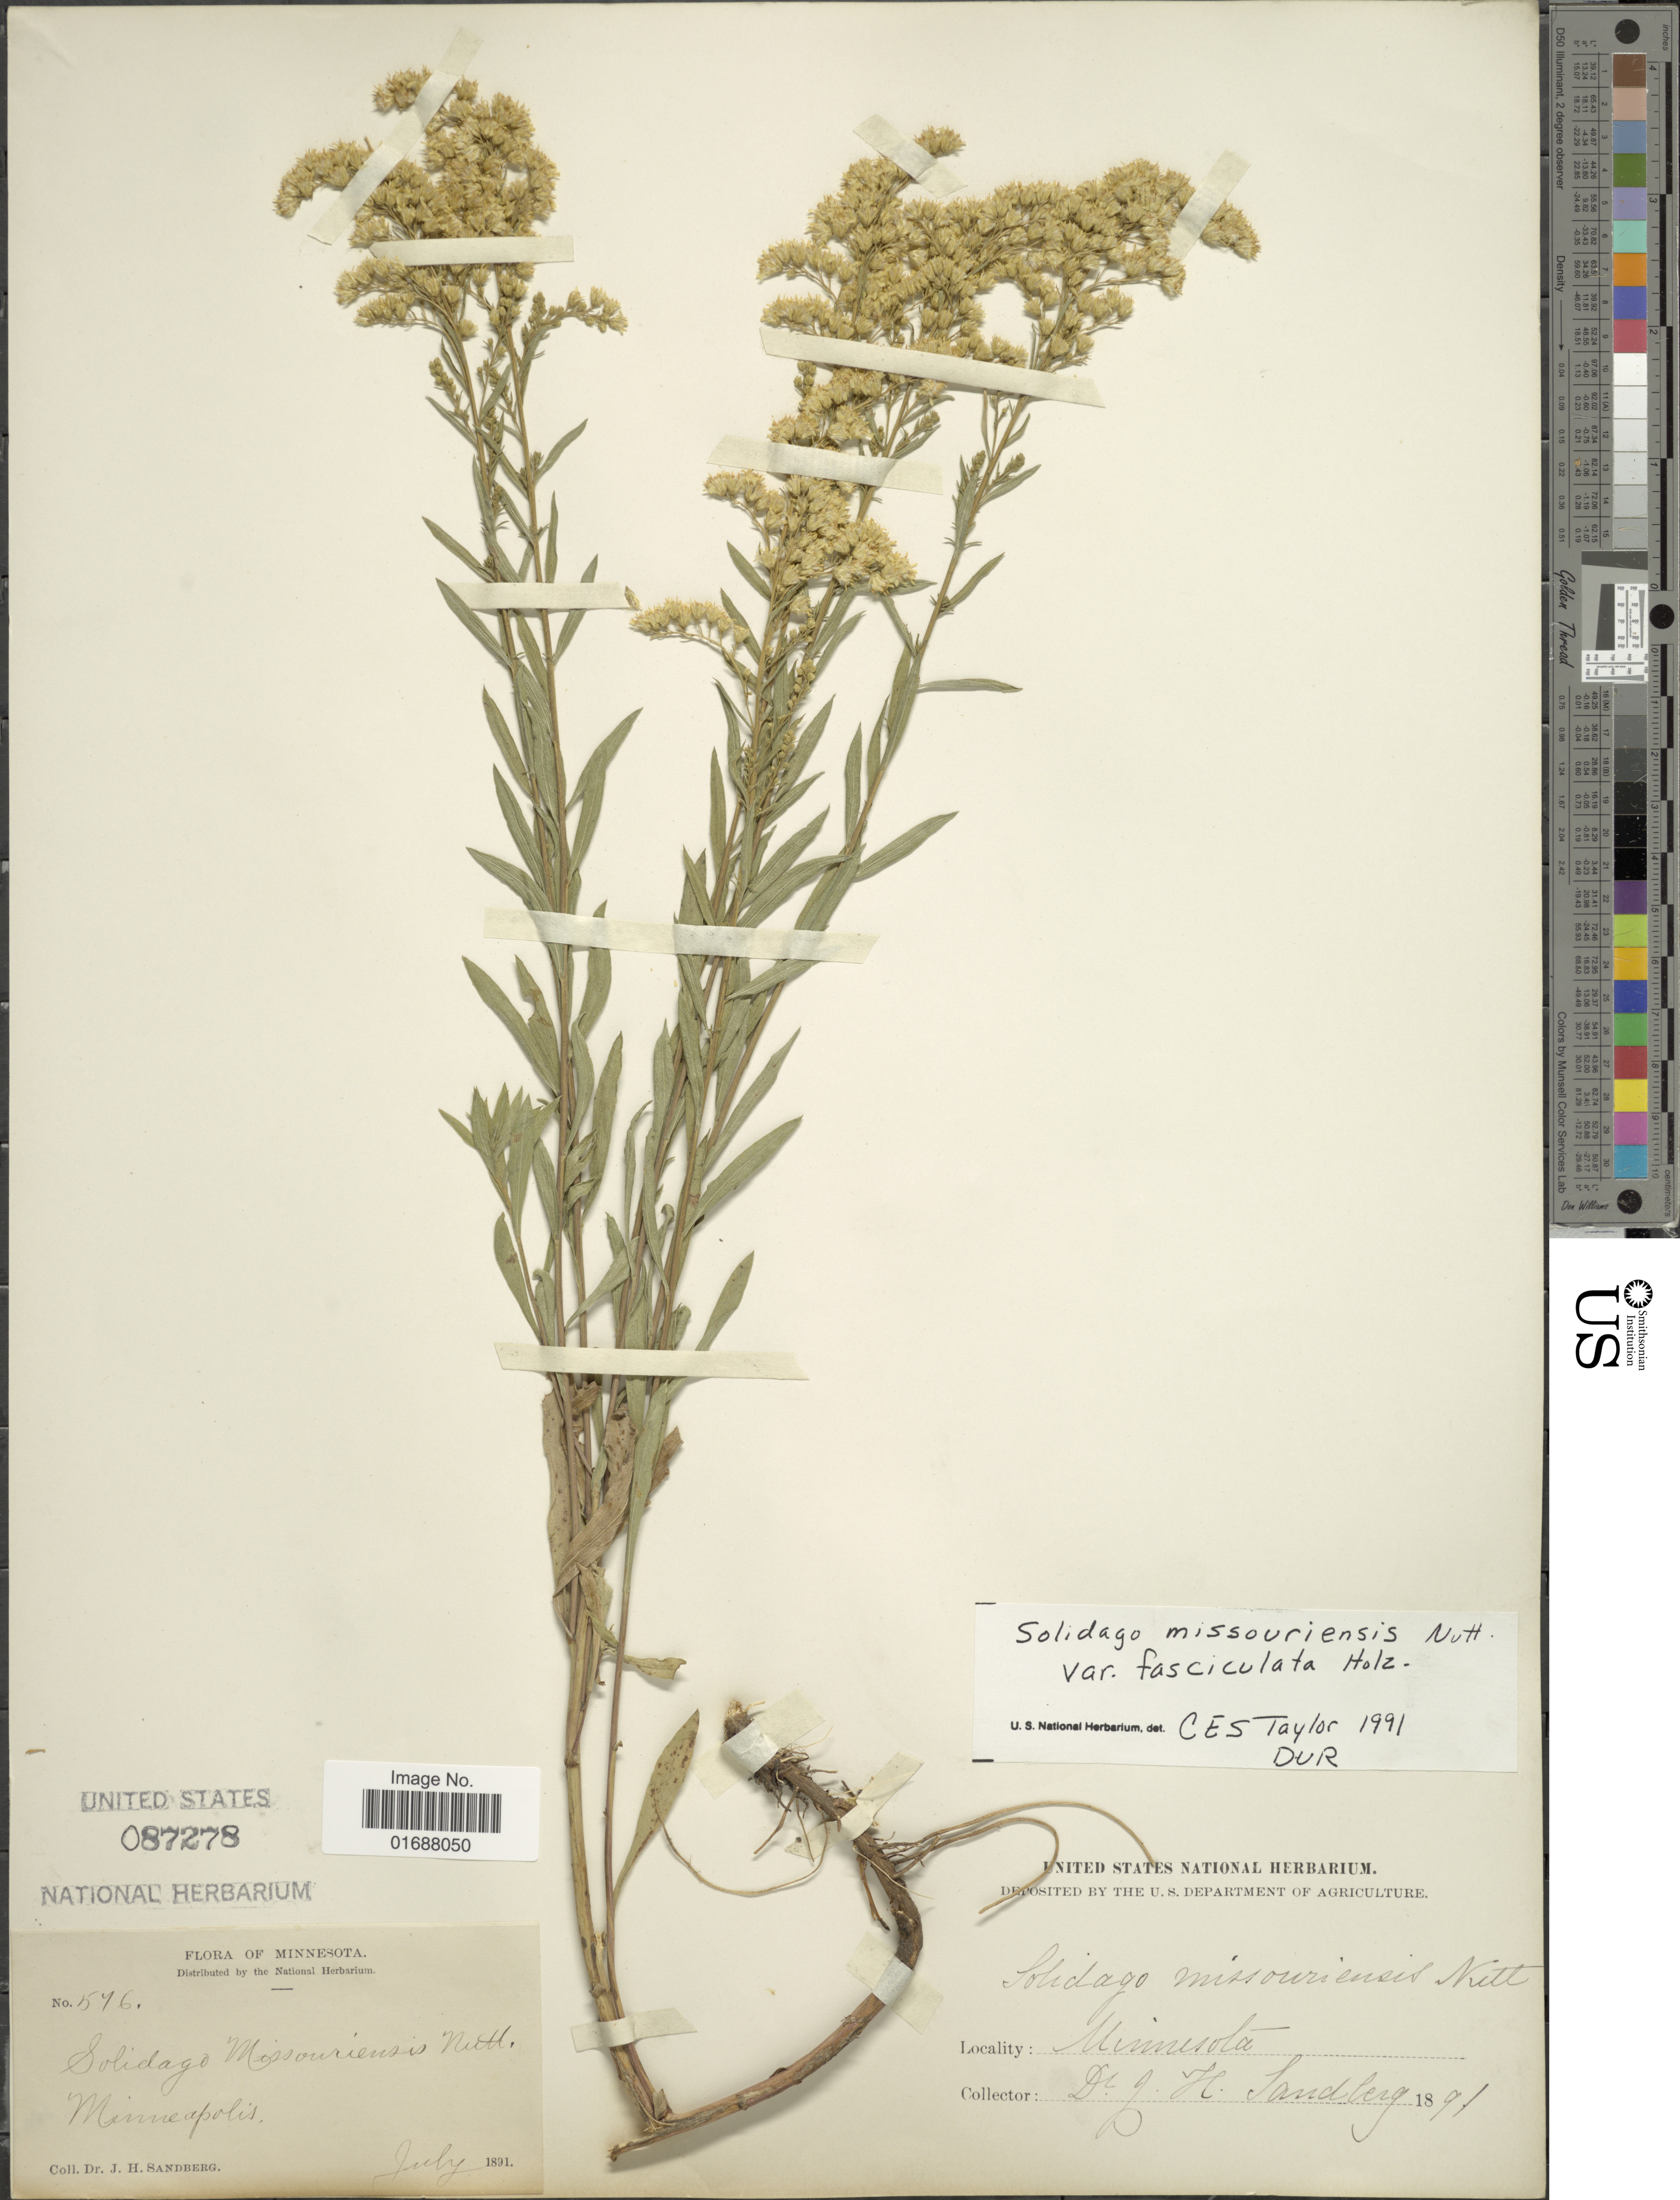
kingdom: Plantae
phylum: Tracheophyta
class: Magnoliopsida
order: Asterales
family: Asteraceae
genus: Solidago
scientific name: Solidago missouriensis var. fasciculata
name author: Holz.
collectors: J. H. Sandberg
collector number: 576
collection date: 1891-07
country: United States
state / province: Minnesota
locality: Minneapolis.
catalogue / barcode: US 87278